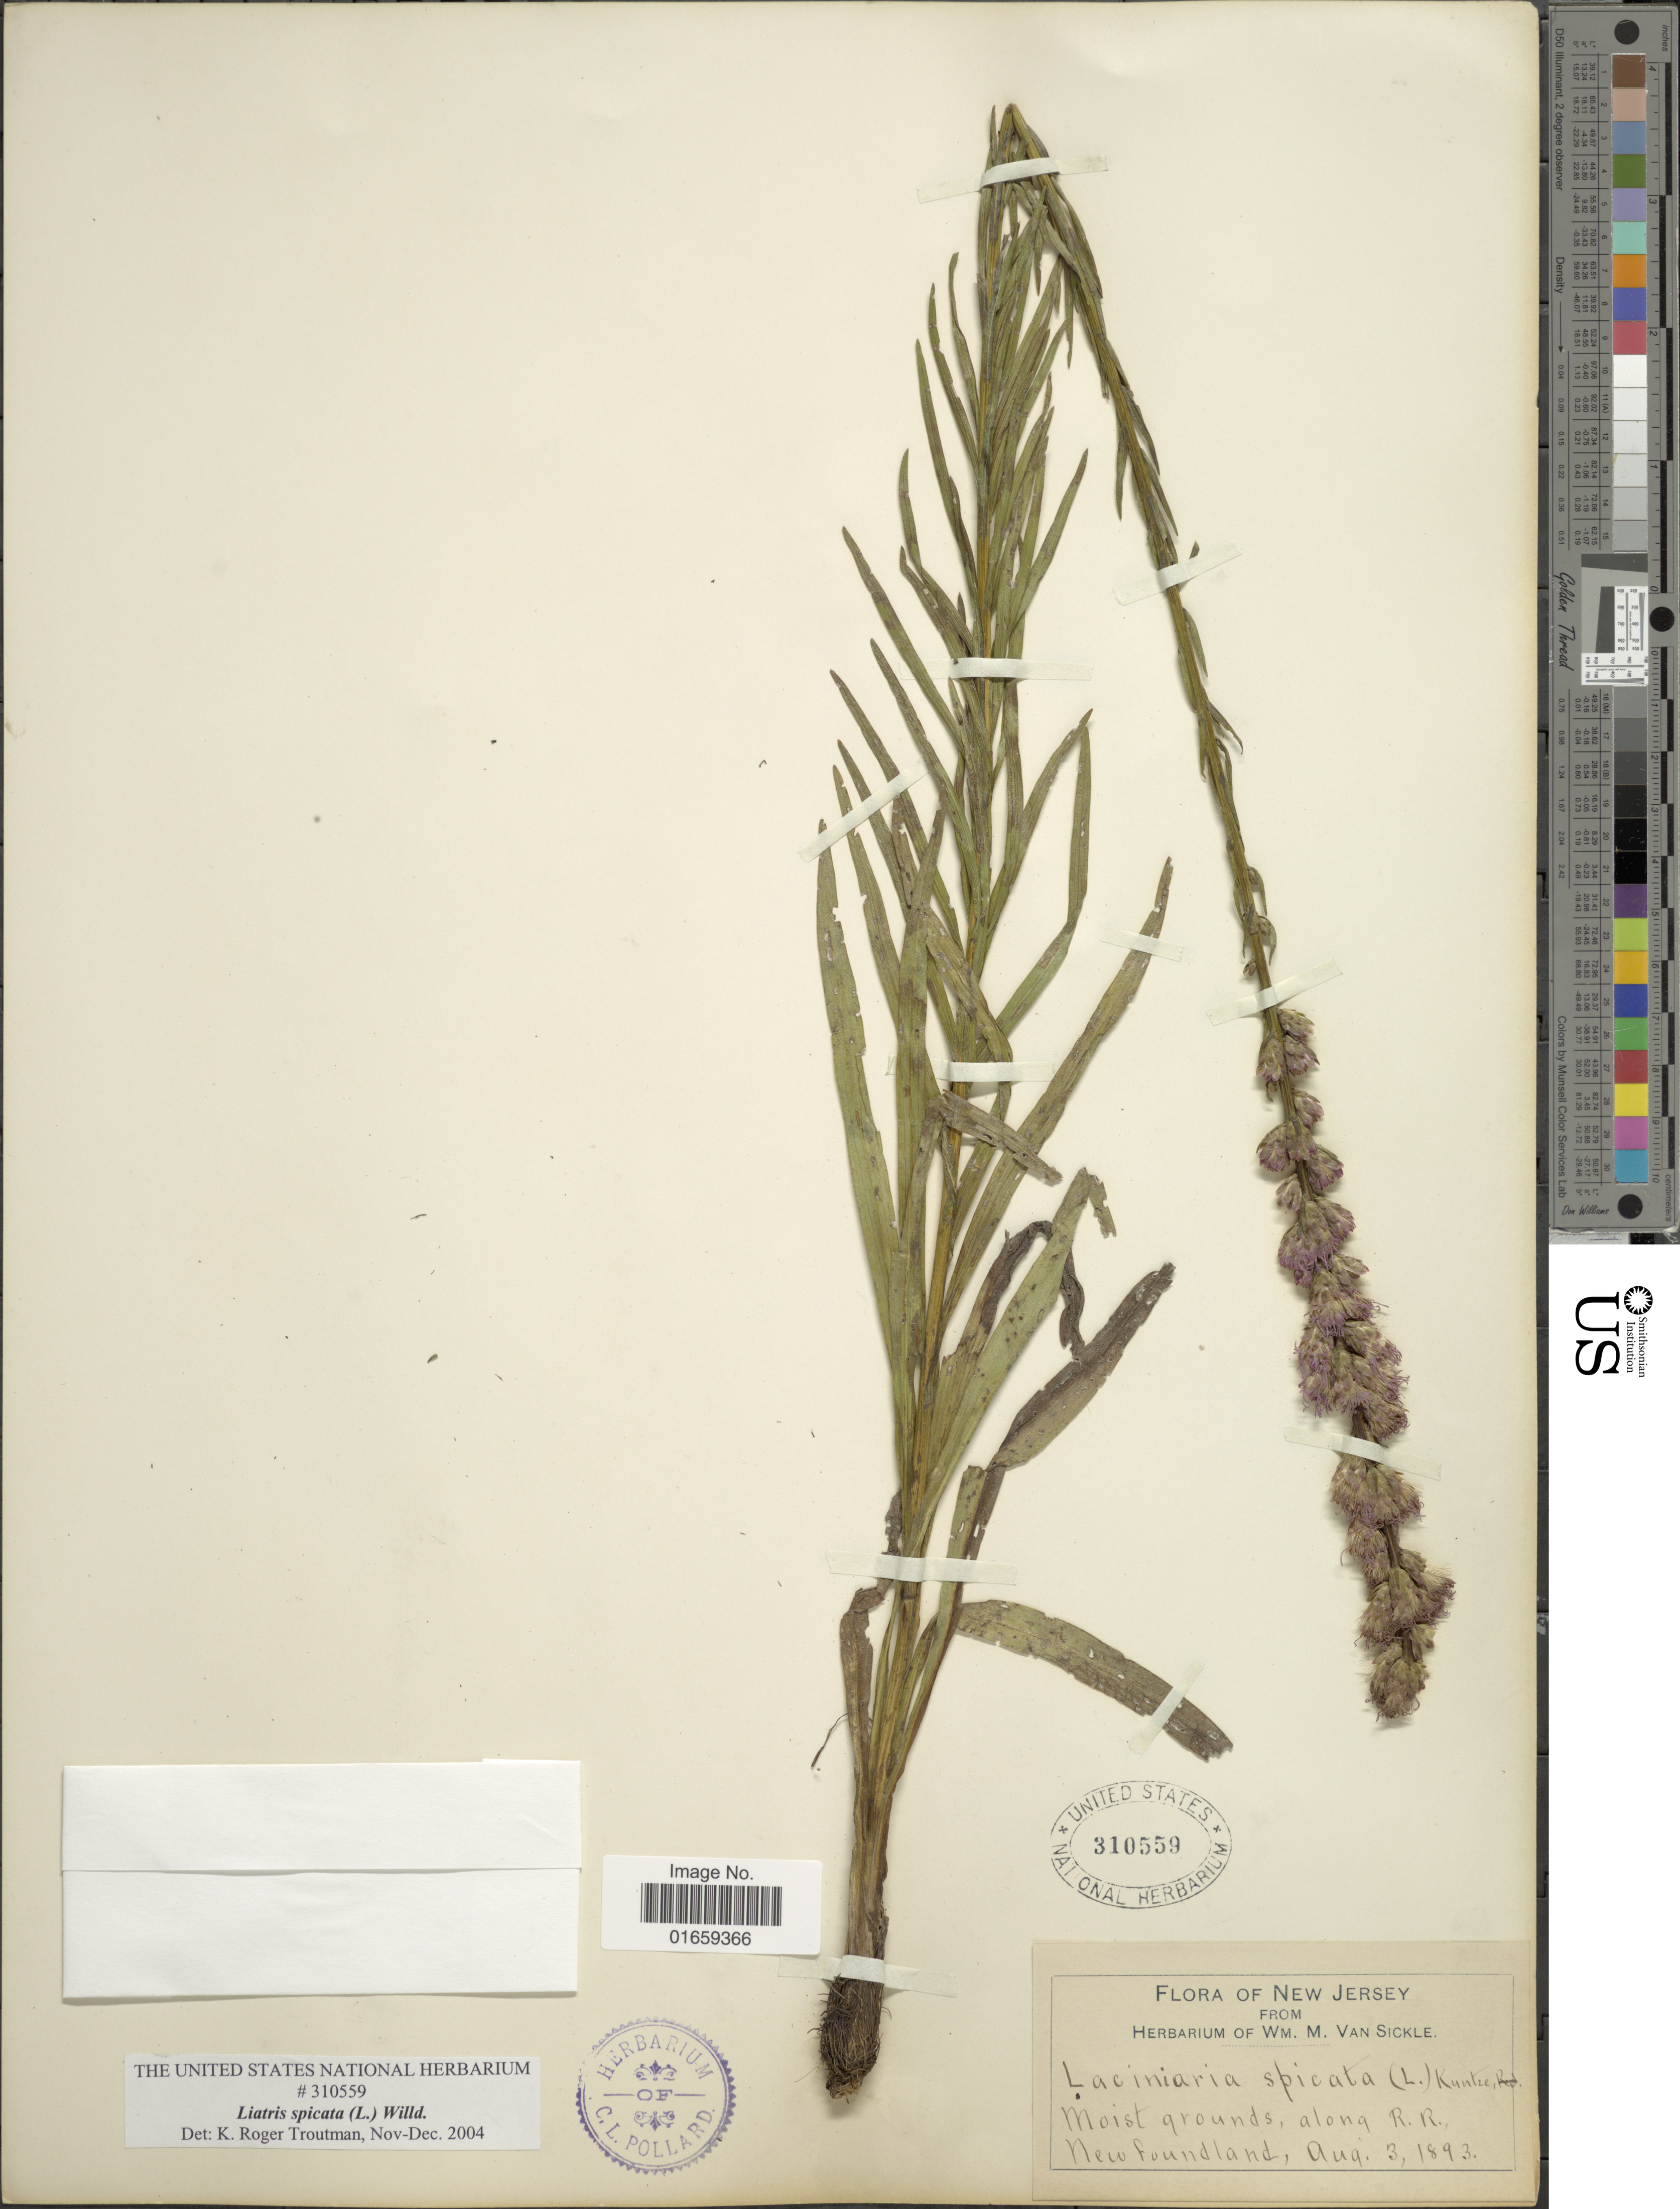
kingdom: Plantae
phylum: Tracheophyta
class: Magnoliopsida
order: Asterales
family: Asteraceae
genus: Liatris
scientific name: Liatris spicata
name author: (L.) Willd.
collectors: ex herb. Wm. M. Van Sickle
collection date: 1893-08-03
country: United States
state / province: New Jersey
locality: Along R. R., New foundland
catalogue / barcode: US 310559